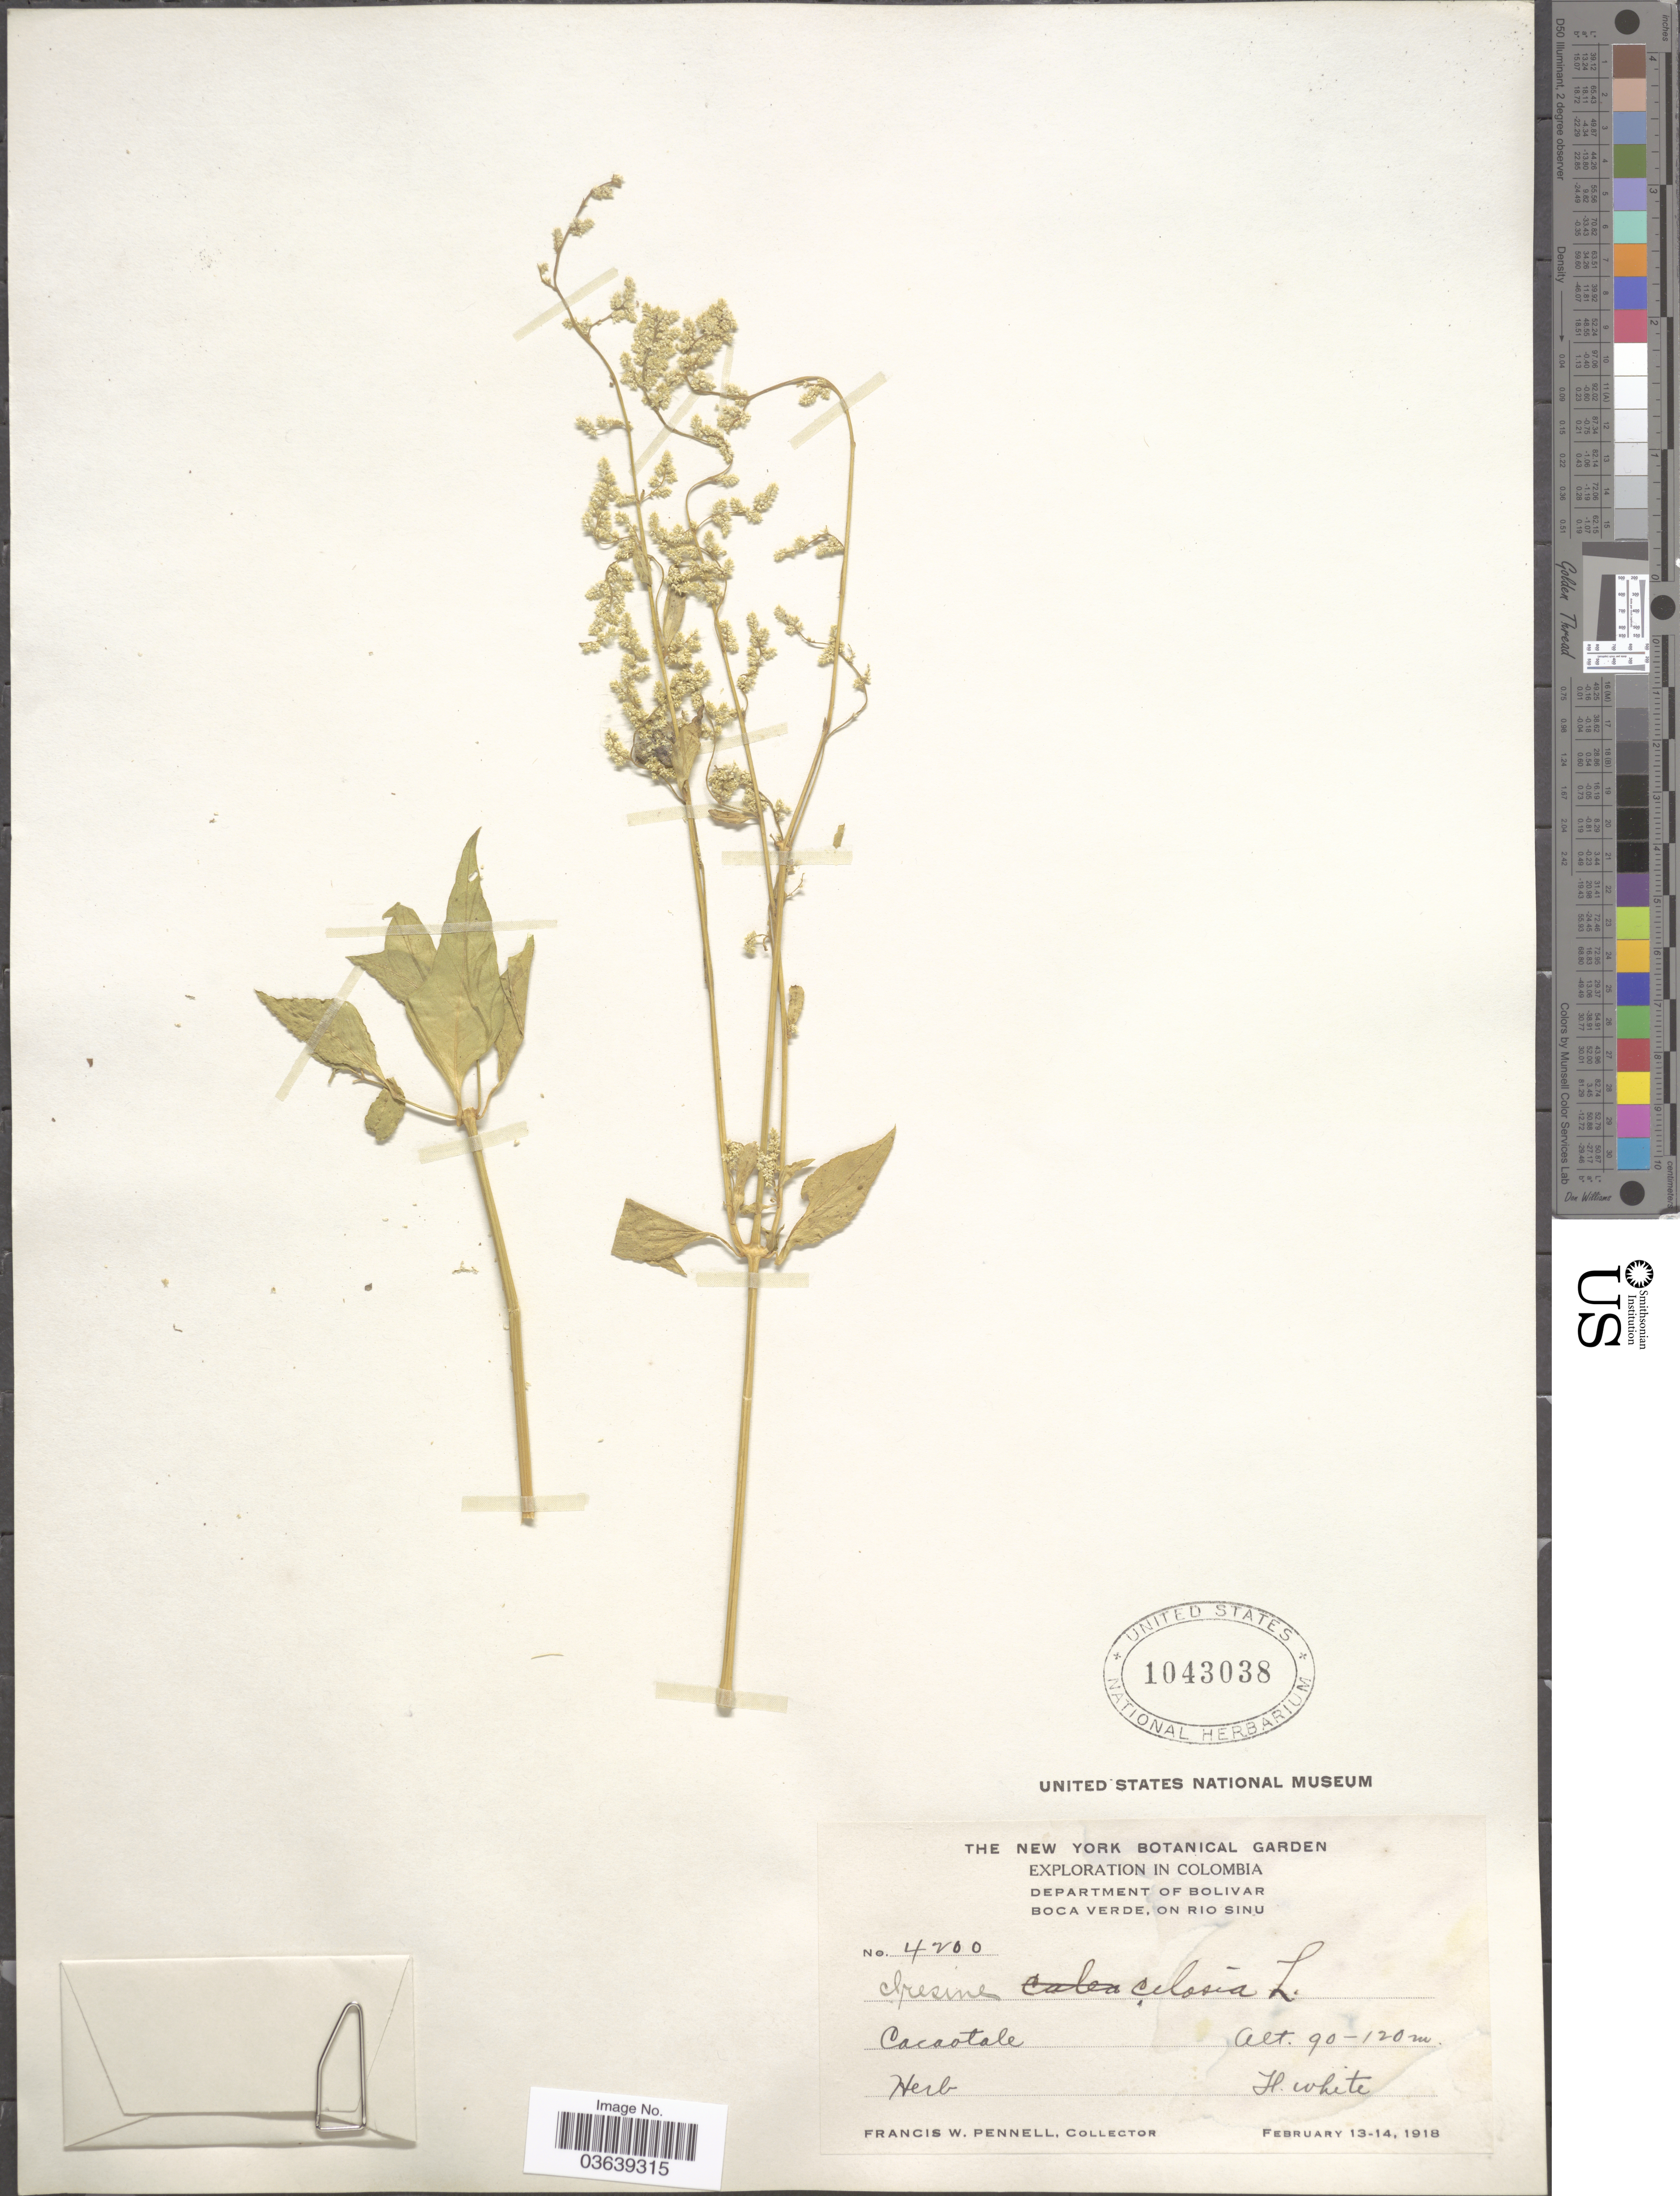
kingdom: Plantae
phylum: Tracheophyta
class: Magnoliopsida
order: Caryophyllales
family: Amaranthaceae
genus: Iresine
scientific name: Iresine diffusa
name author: Humb. & Bonpl. ex Willd.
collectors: F. W. Pennell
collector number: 4200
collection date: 1918-02-13/1918-02-14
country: Colombia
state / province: Bolívar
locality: Department of Bolivar. Boca Verde, on Rio Sinu.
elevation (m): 90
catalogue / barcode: US 1043038